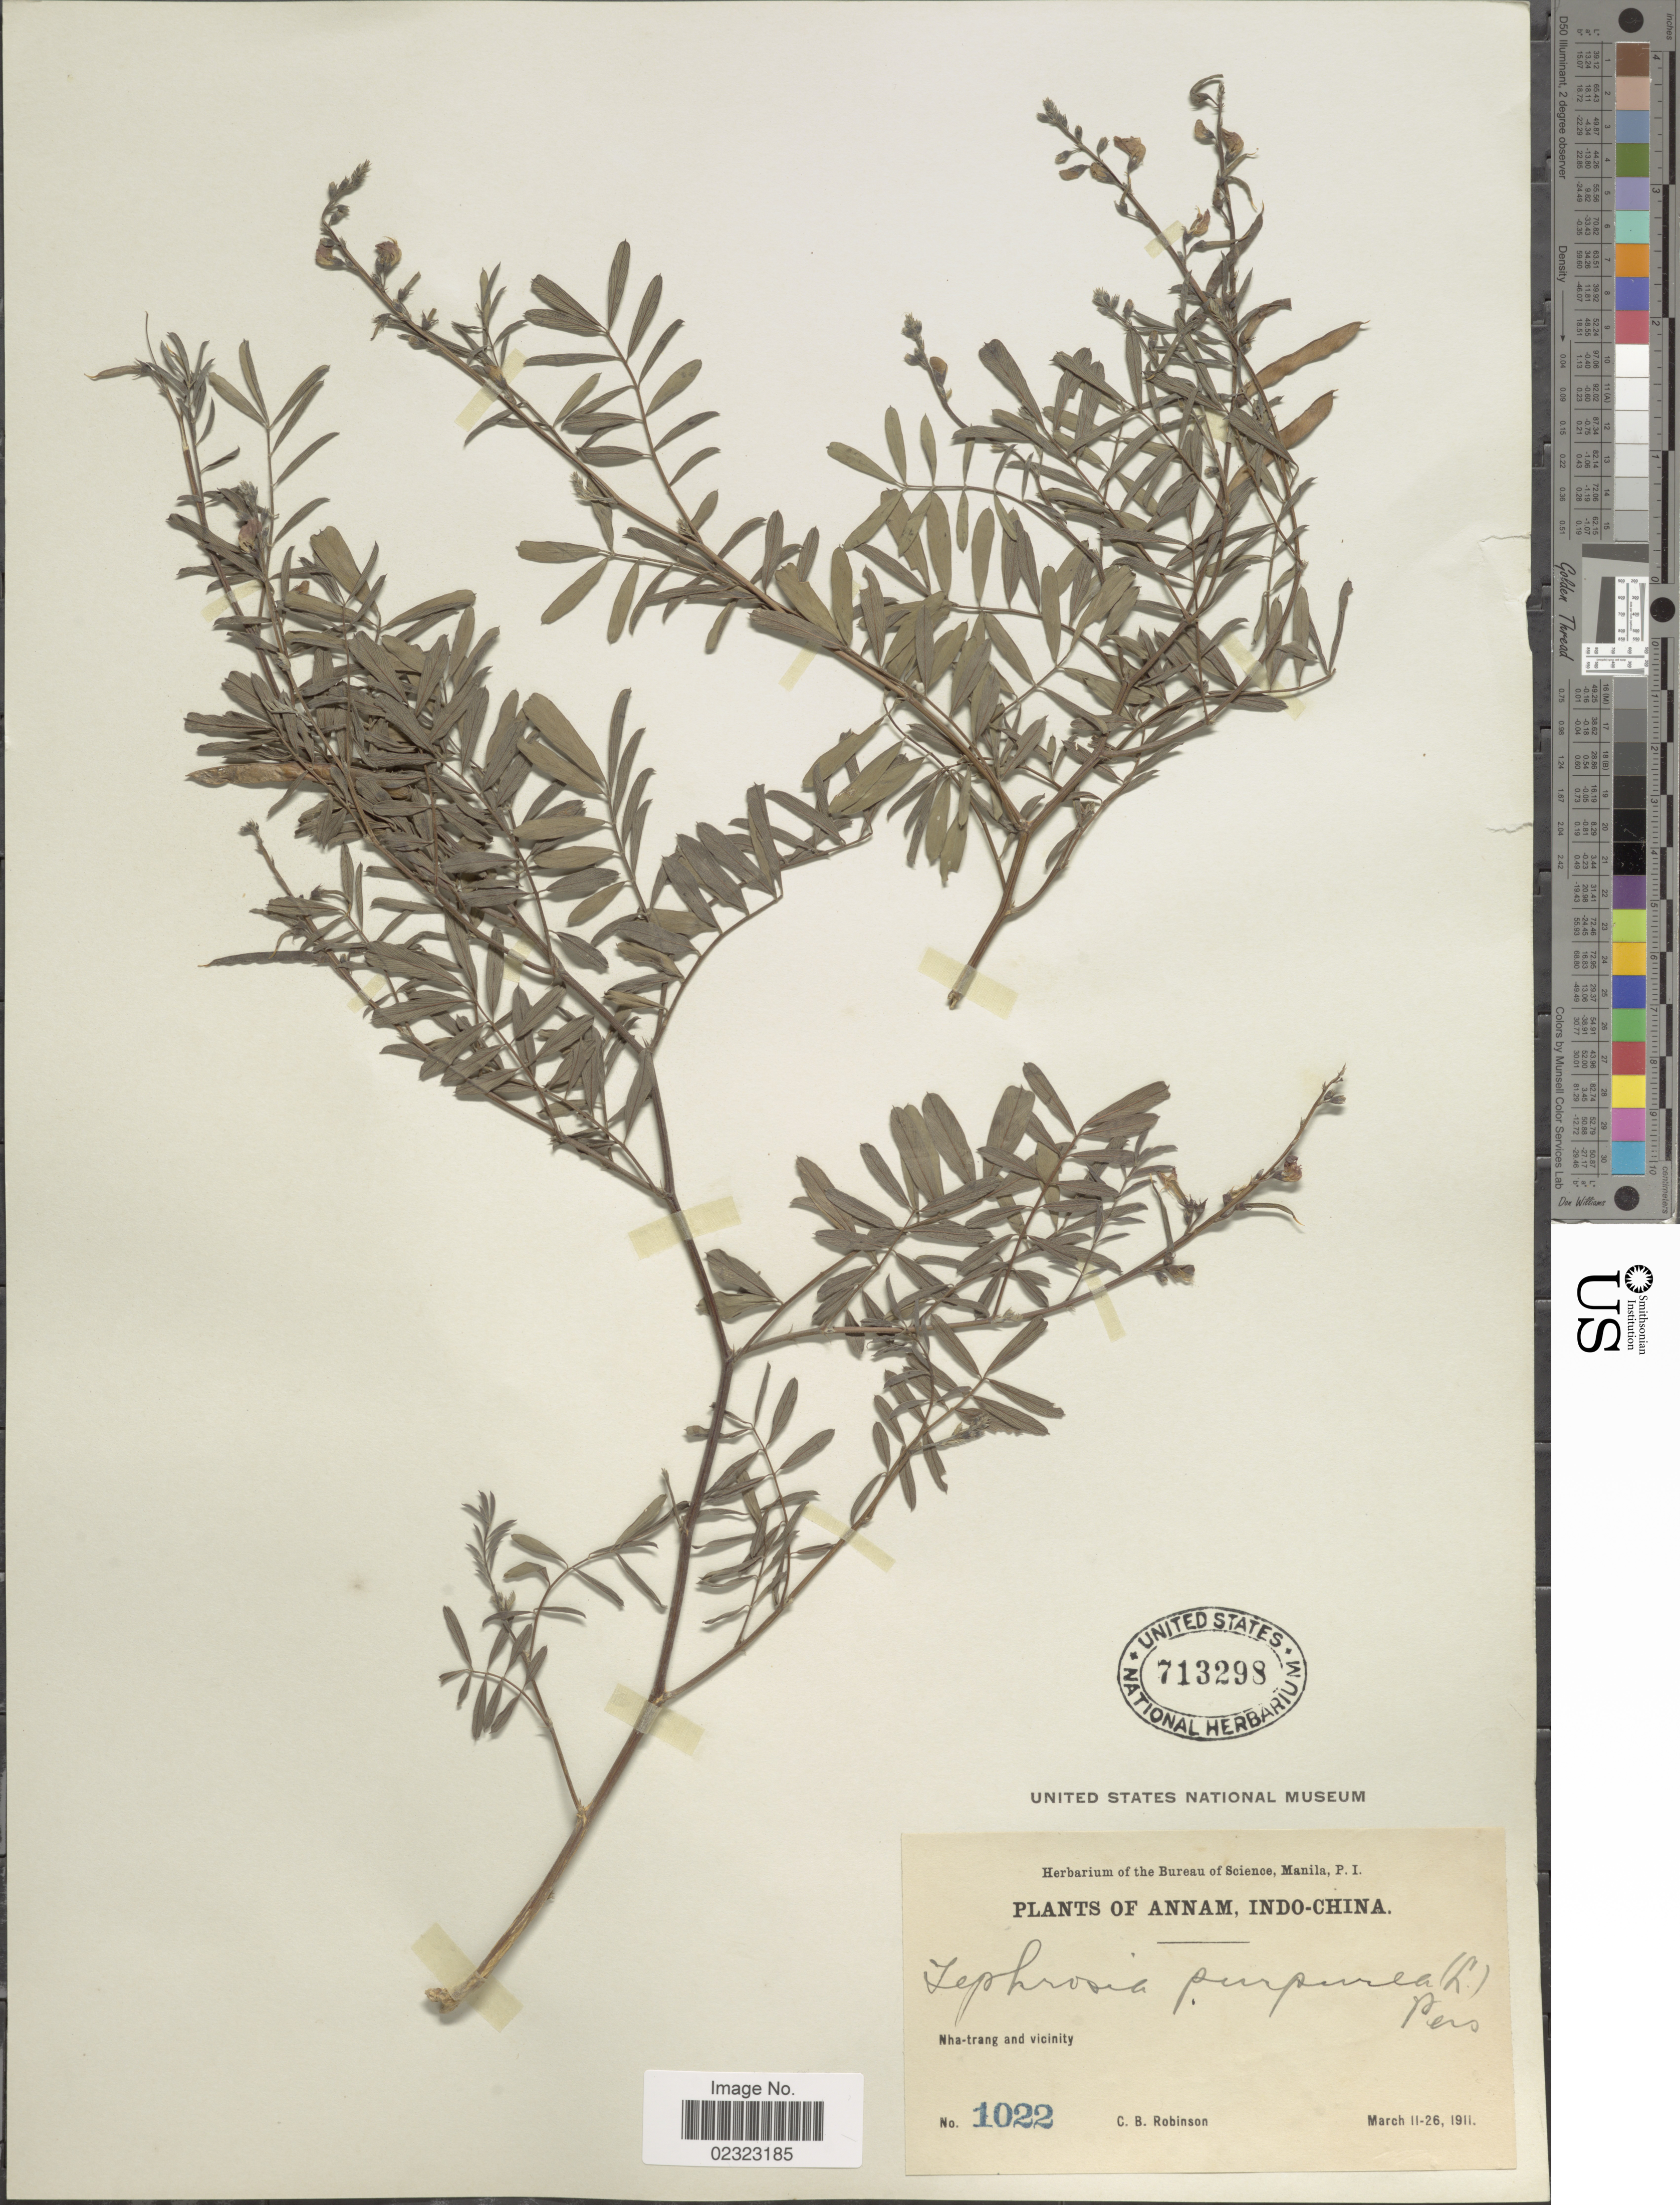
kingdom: Plantae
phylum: Tracheophyta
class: Magnoliopsida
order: Fabales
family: Fabaceae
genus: Tephrosia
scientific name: Tephrosia purpurea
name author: (L.) Pers.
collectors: C. Robinson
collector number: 1022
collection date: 1911-03-11/1911-03-26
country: Vietnam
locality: Annam. Nha-trang and vicinity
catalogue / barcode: US 713298